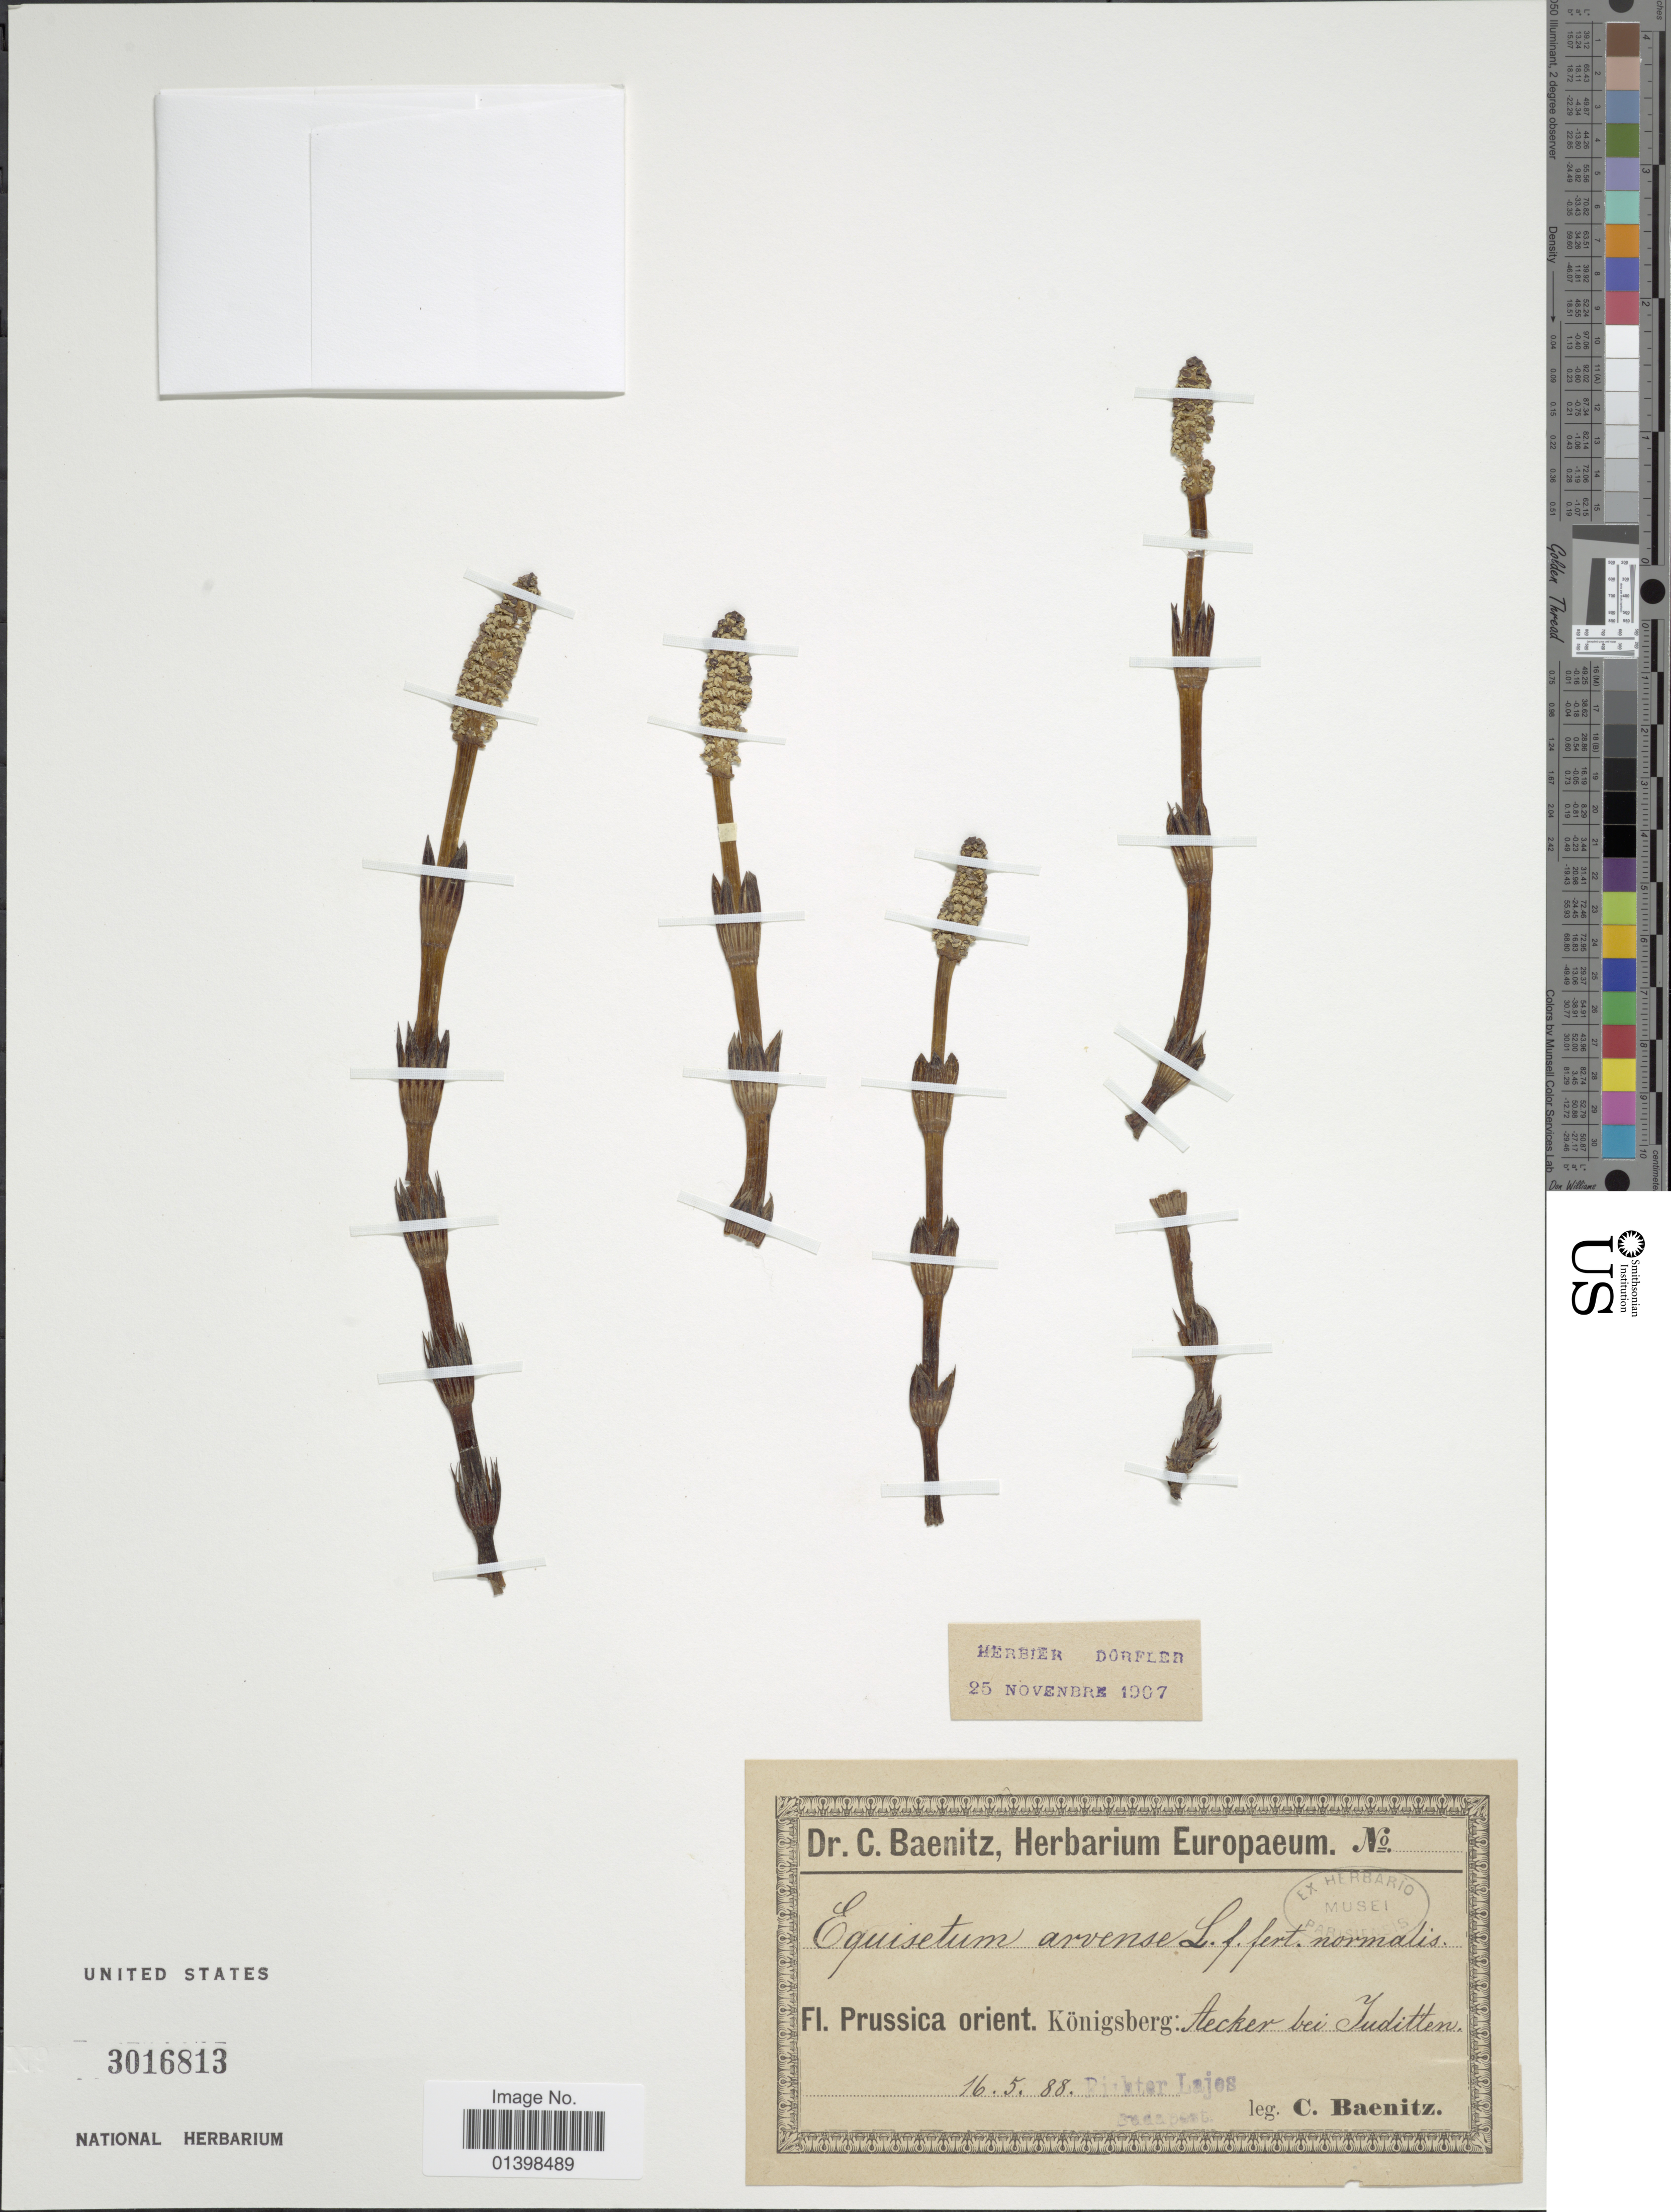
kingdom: Plantae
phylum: Tracheophyta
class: Polypodiopsida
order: Equisetales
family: Equisetaceae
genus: Equisetum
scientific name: Equisetum arvense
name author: L.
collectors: C. G. Baenitz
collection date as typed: Transcribed d/m/y: 16/5/88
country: Russian Federation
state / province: Kaliningrad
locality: Fl Prussica orient. Königsberg: Aecker bei Juditten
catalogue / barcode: US 3016813